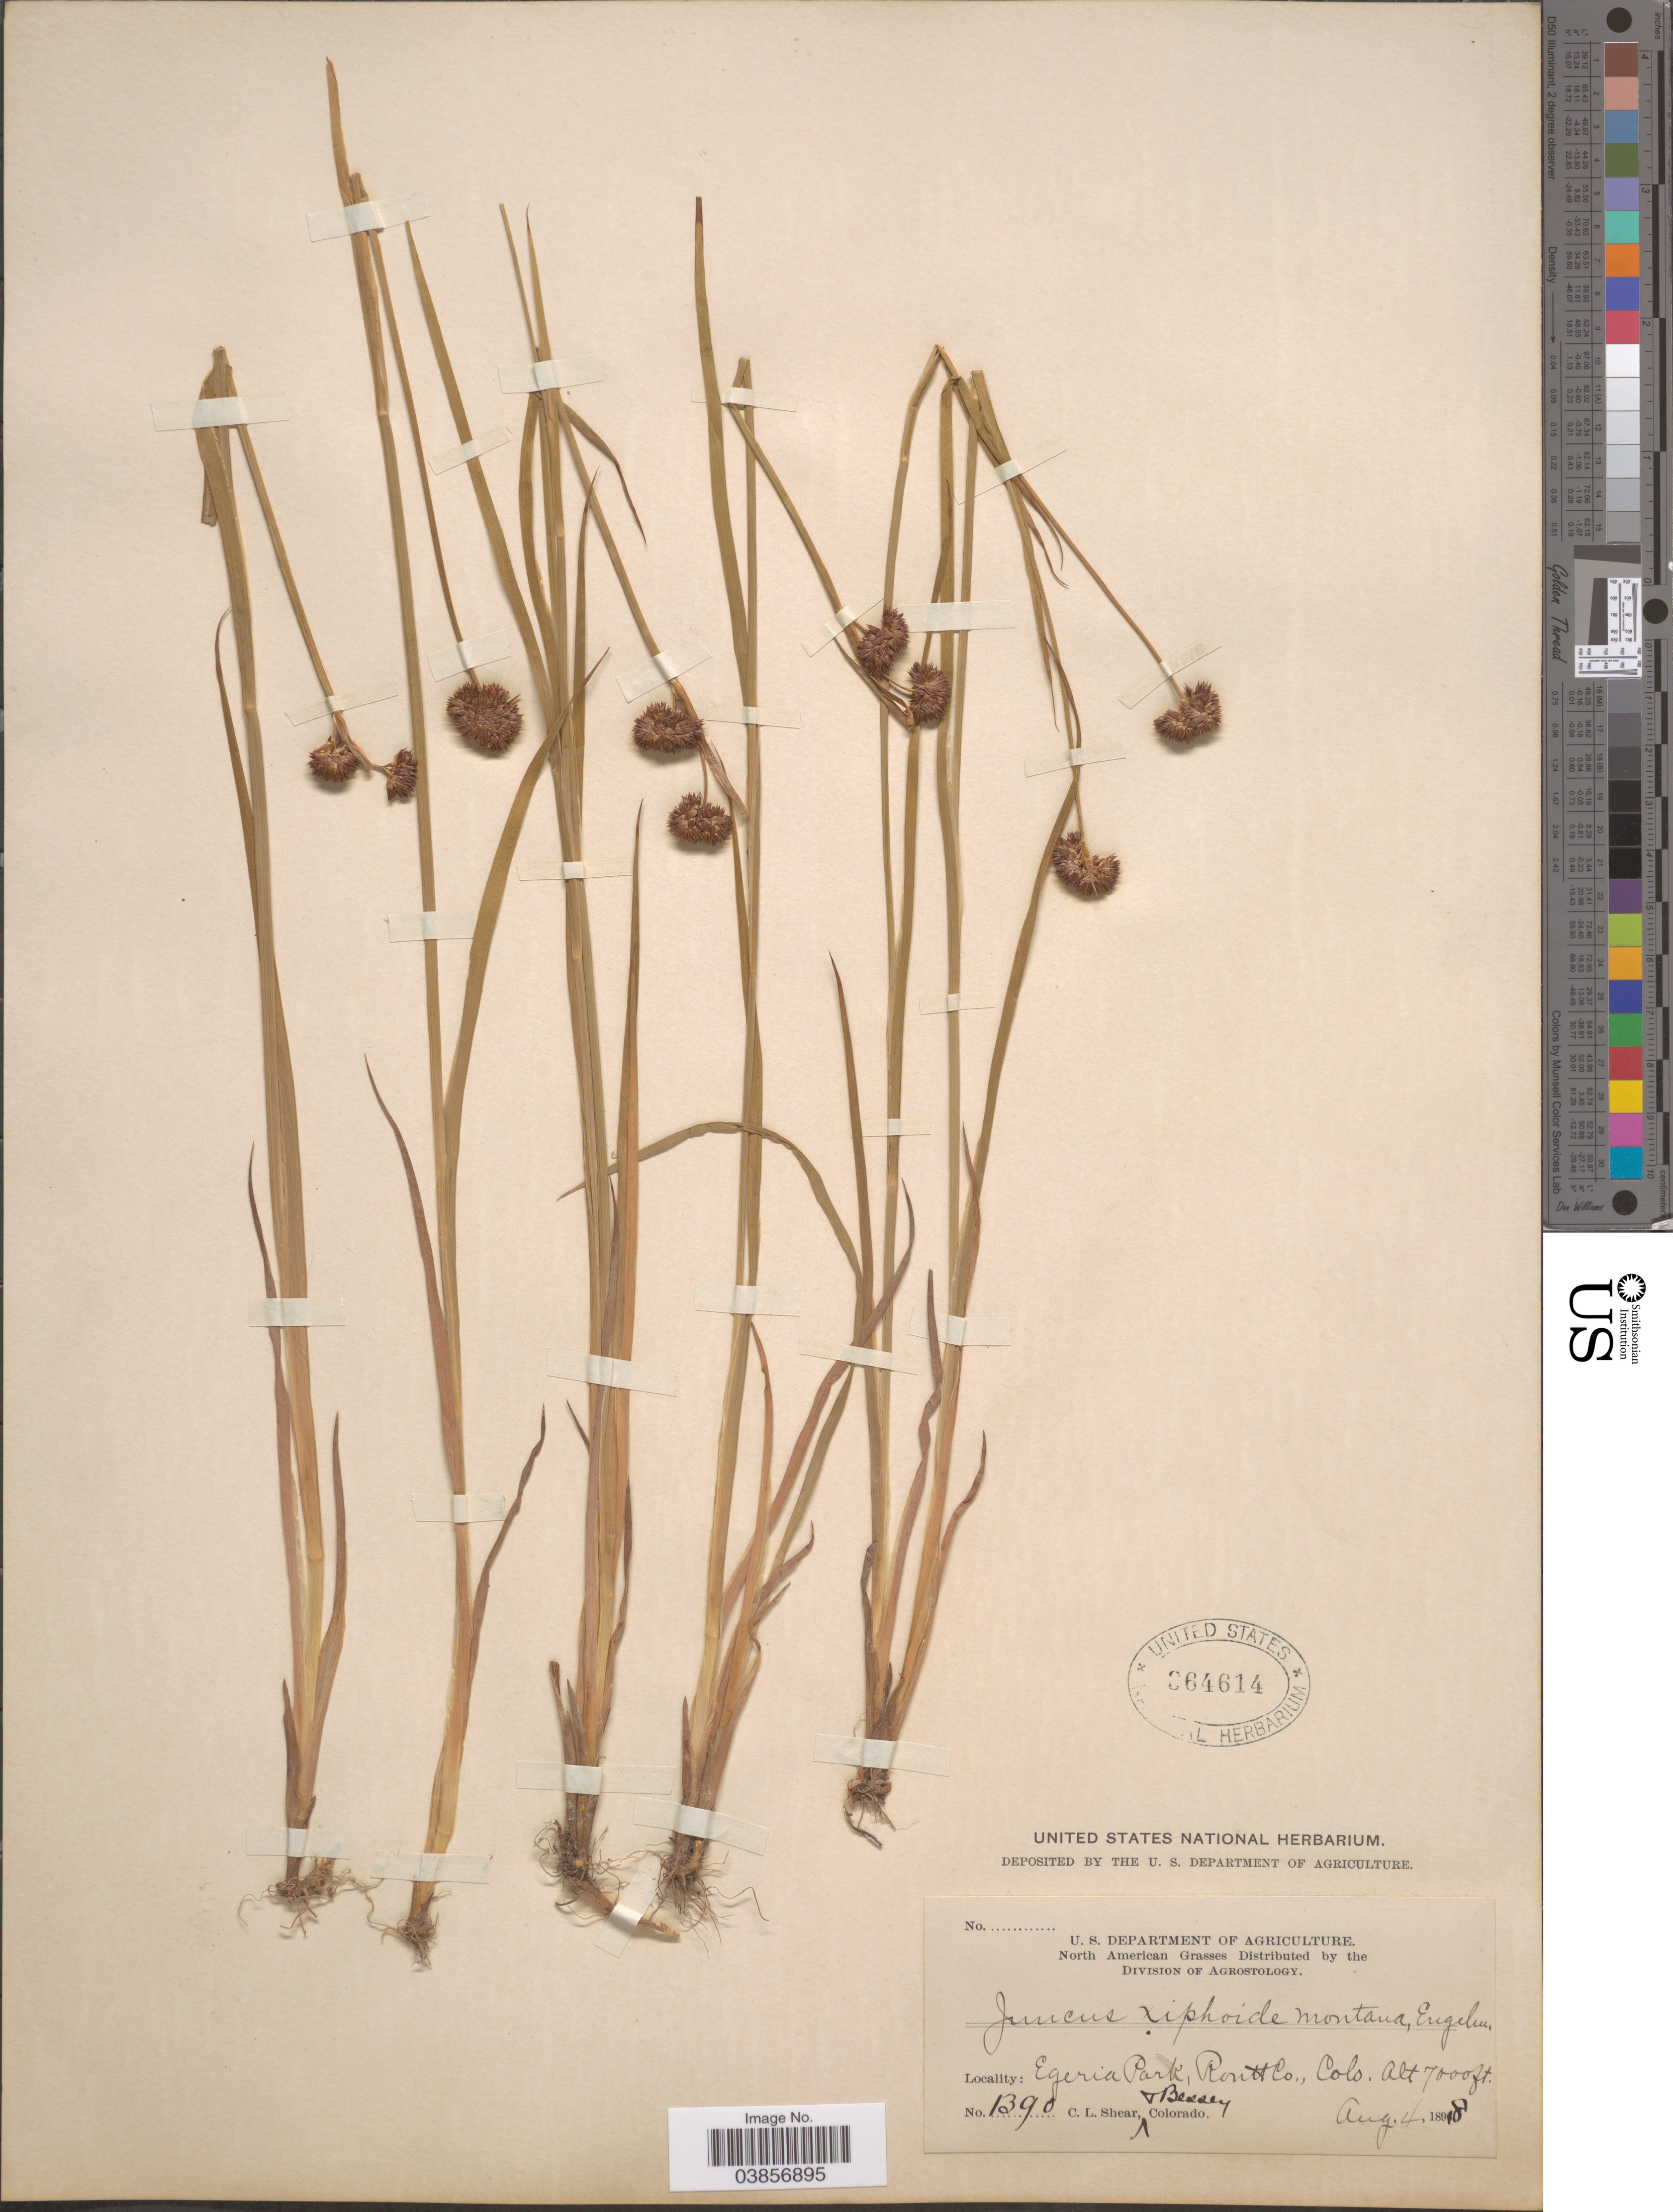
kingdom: Plantae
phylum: Tracheophyta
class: Liliopsida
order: Poales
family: Juncaceae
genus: Juncus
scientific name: Juncus saximontanus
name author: A. Nelson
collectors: C. L. Shear & -. Bessey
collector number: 1390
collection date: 1898-08-04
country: United States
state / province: Colorado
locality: Egeria Park, Routt Co.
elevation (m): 2134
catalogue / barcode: US 364614